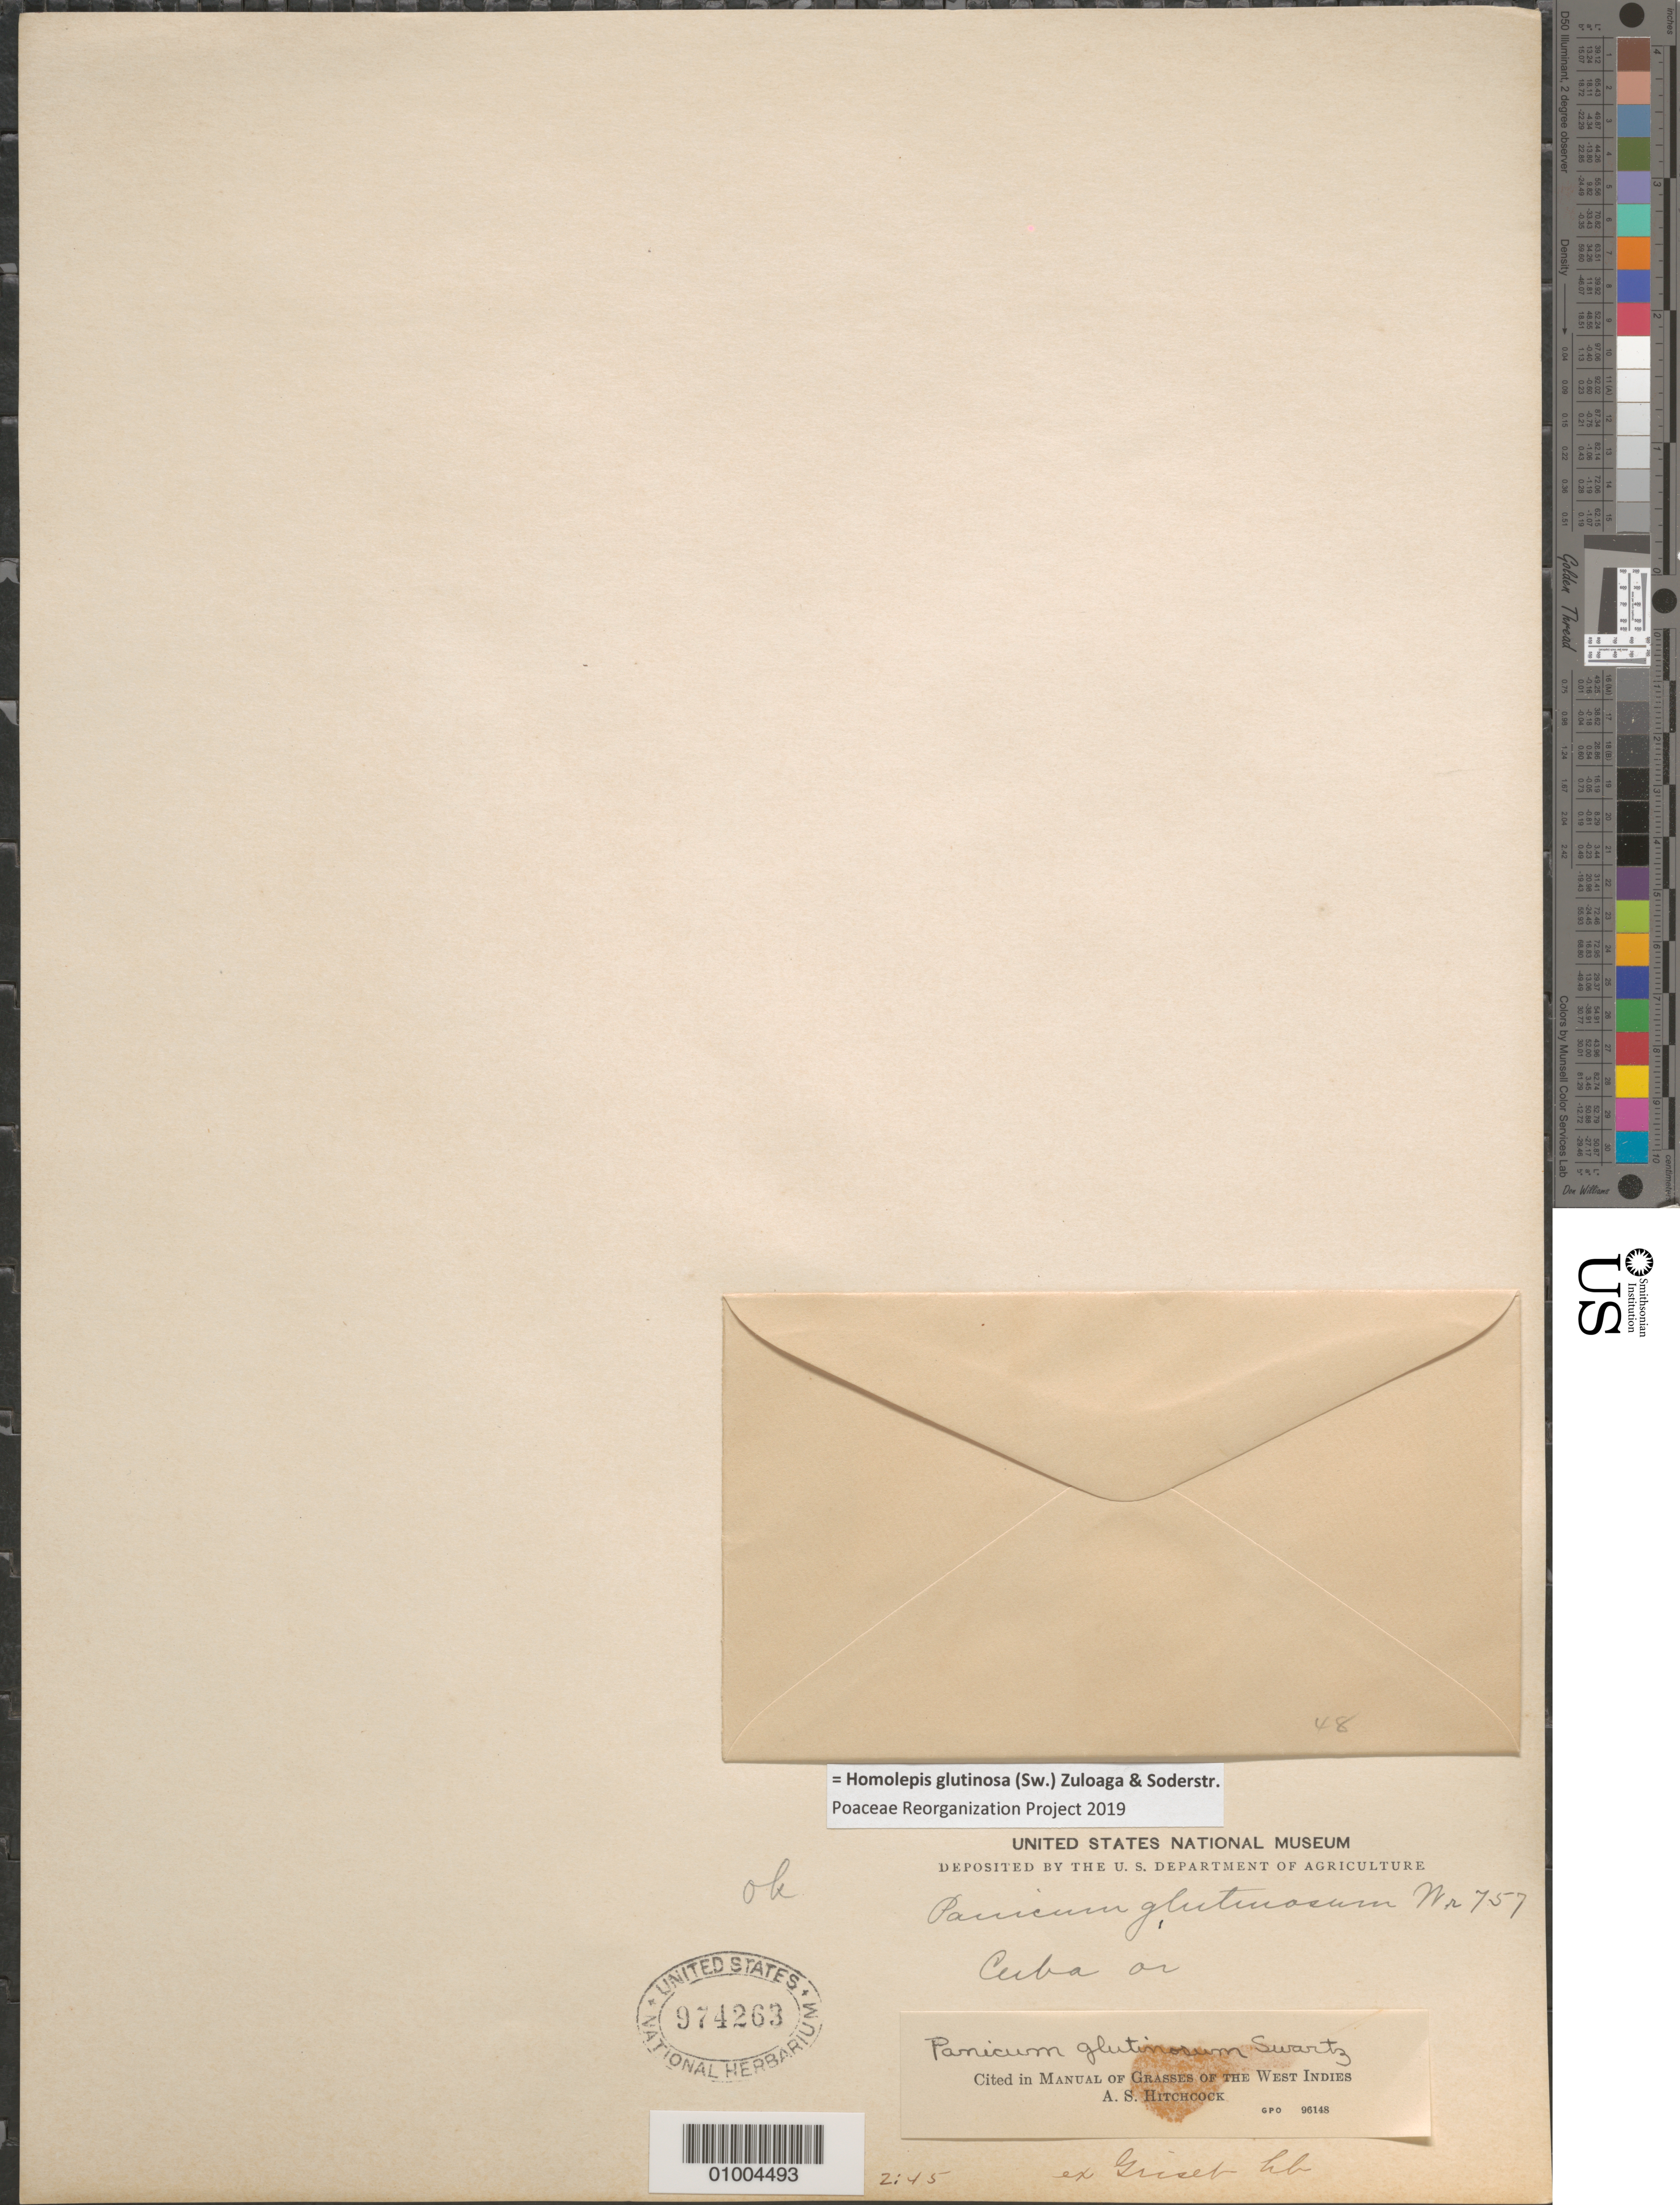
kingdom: Plantae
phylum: Tracheophyta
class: Liliopsida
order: Poales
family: Poaceae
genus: Homolepis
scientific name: Homolepis glutinosa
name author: (Sw.) Zuloaga & Soderstr.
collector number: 48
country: Cuba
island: Cuba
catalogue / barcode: US 974263